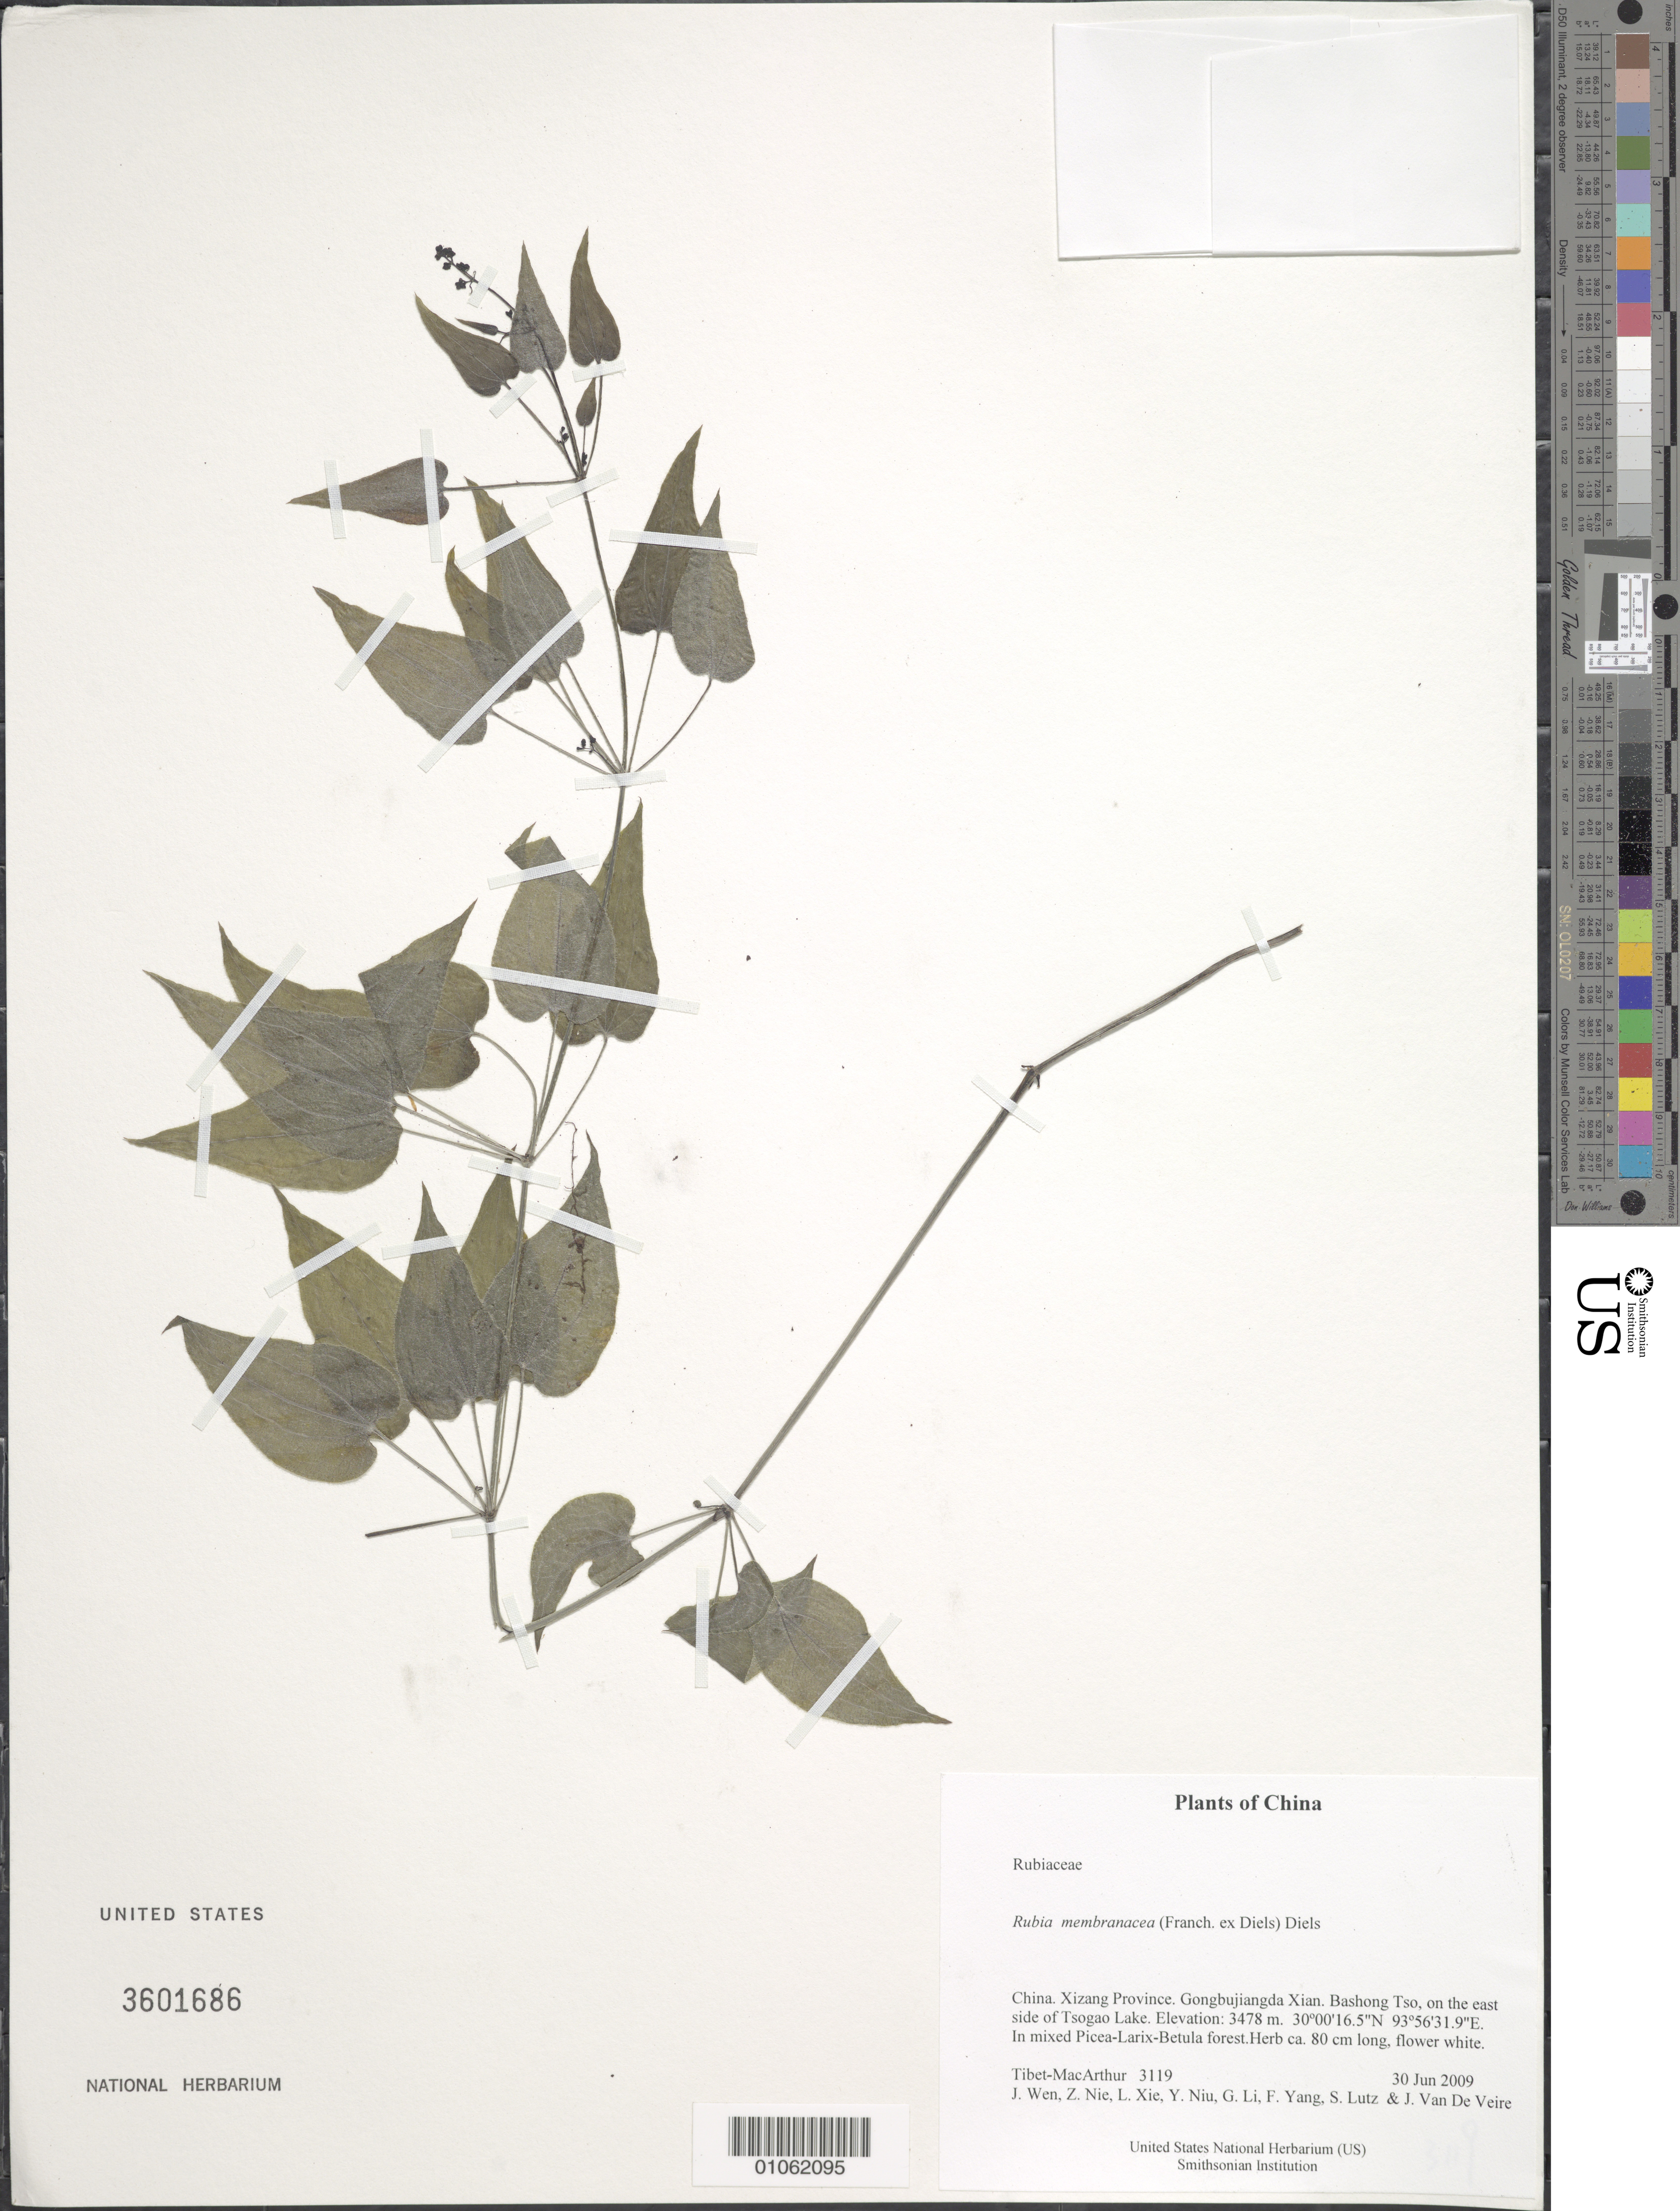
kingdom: Plantae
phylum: Tracheophyta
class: Magnoliopsida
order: Gentianales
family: Rubiaceae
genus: Rubia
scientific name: Rubia membranacea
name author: (Franch. ex Diels) Diels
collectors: Tibet-MacArthur, J. Wen, Z. Nie, L. Xie, Y. Niu, G. Li, F. Yang, S. Lutz & J. Van De Veire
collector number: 3119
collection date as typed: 30 Jun 2009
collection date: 2009-06-30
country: China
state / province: Xizang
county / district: Gongbujiangda Xian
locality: Bashong Tso, on the east side of Tsogao Lake.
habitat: In mixed Picea-Larix-Betula forest.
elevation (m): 3478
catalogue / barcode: US 3601686